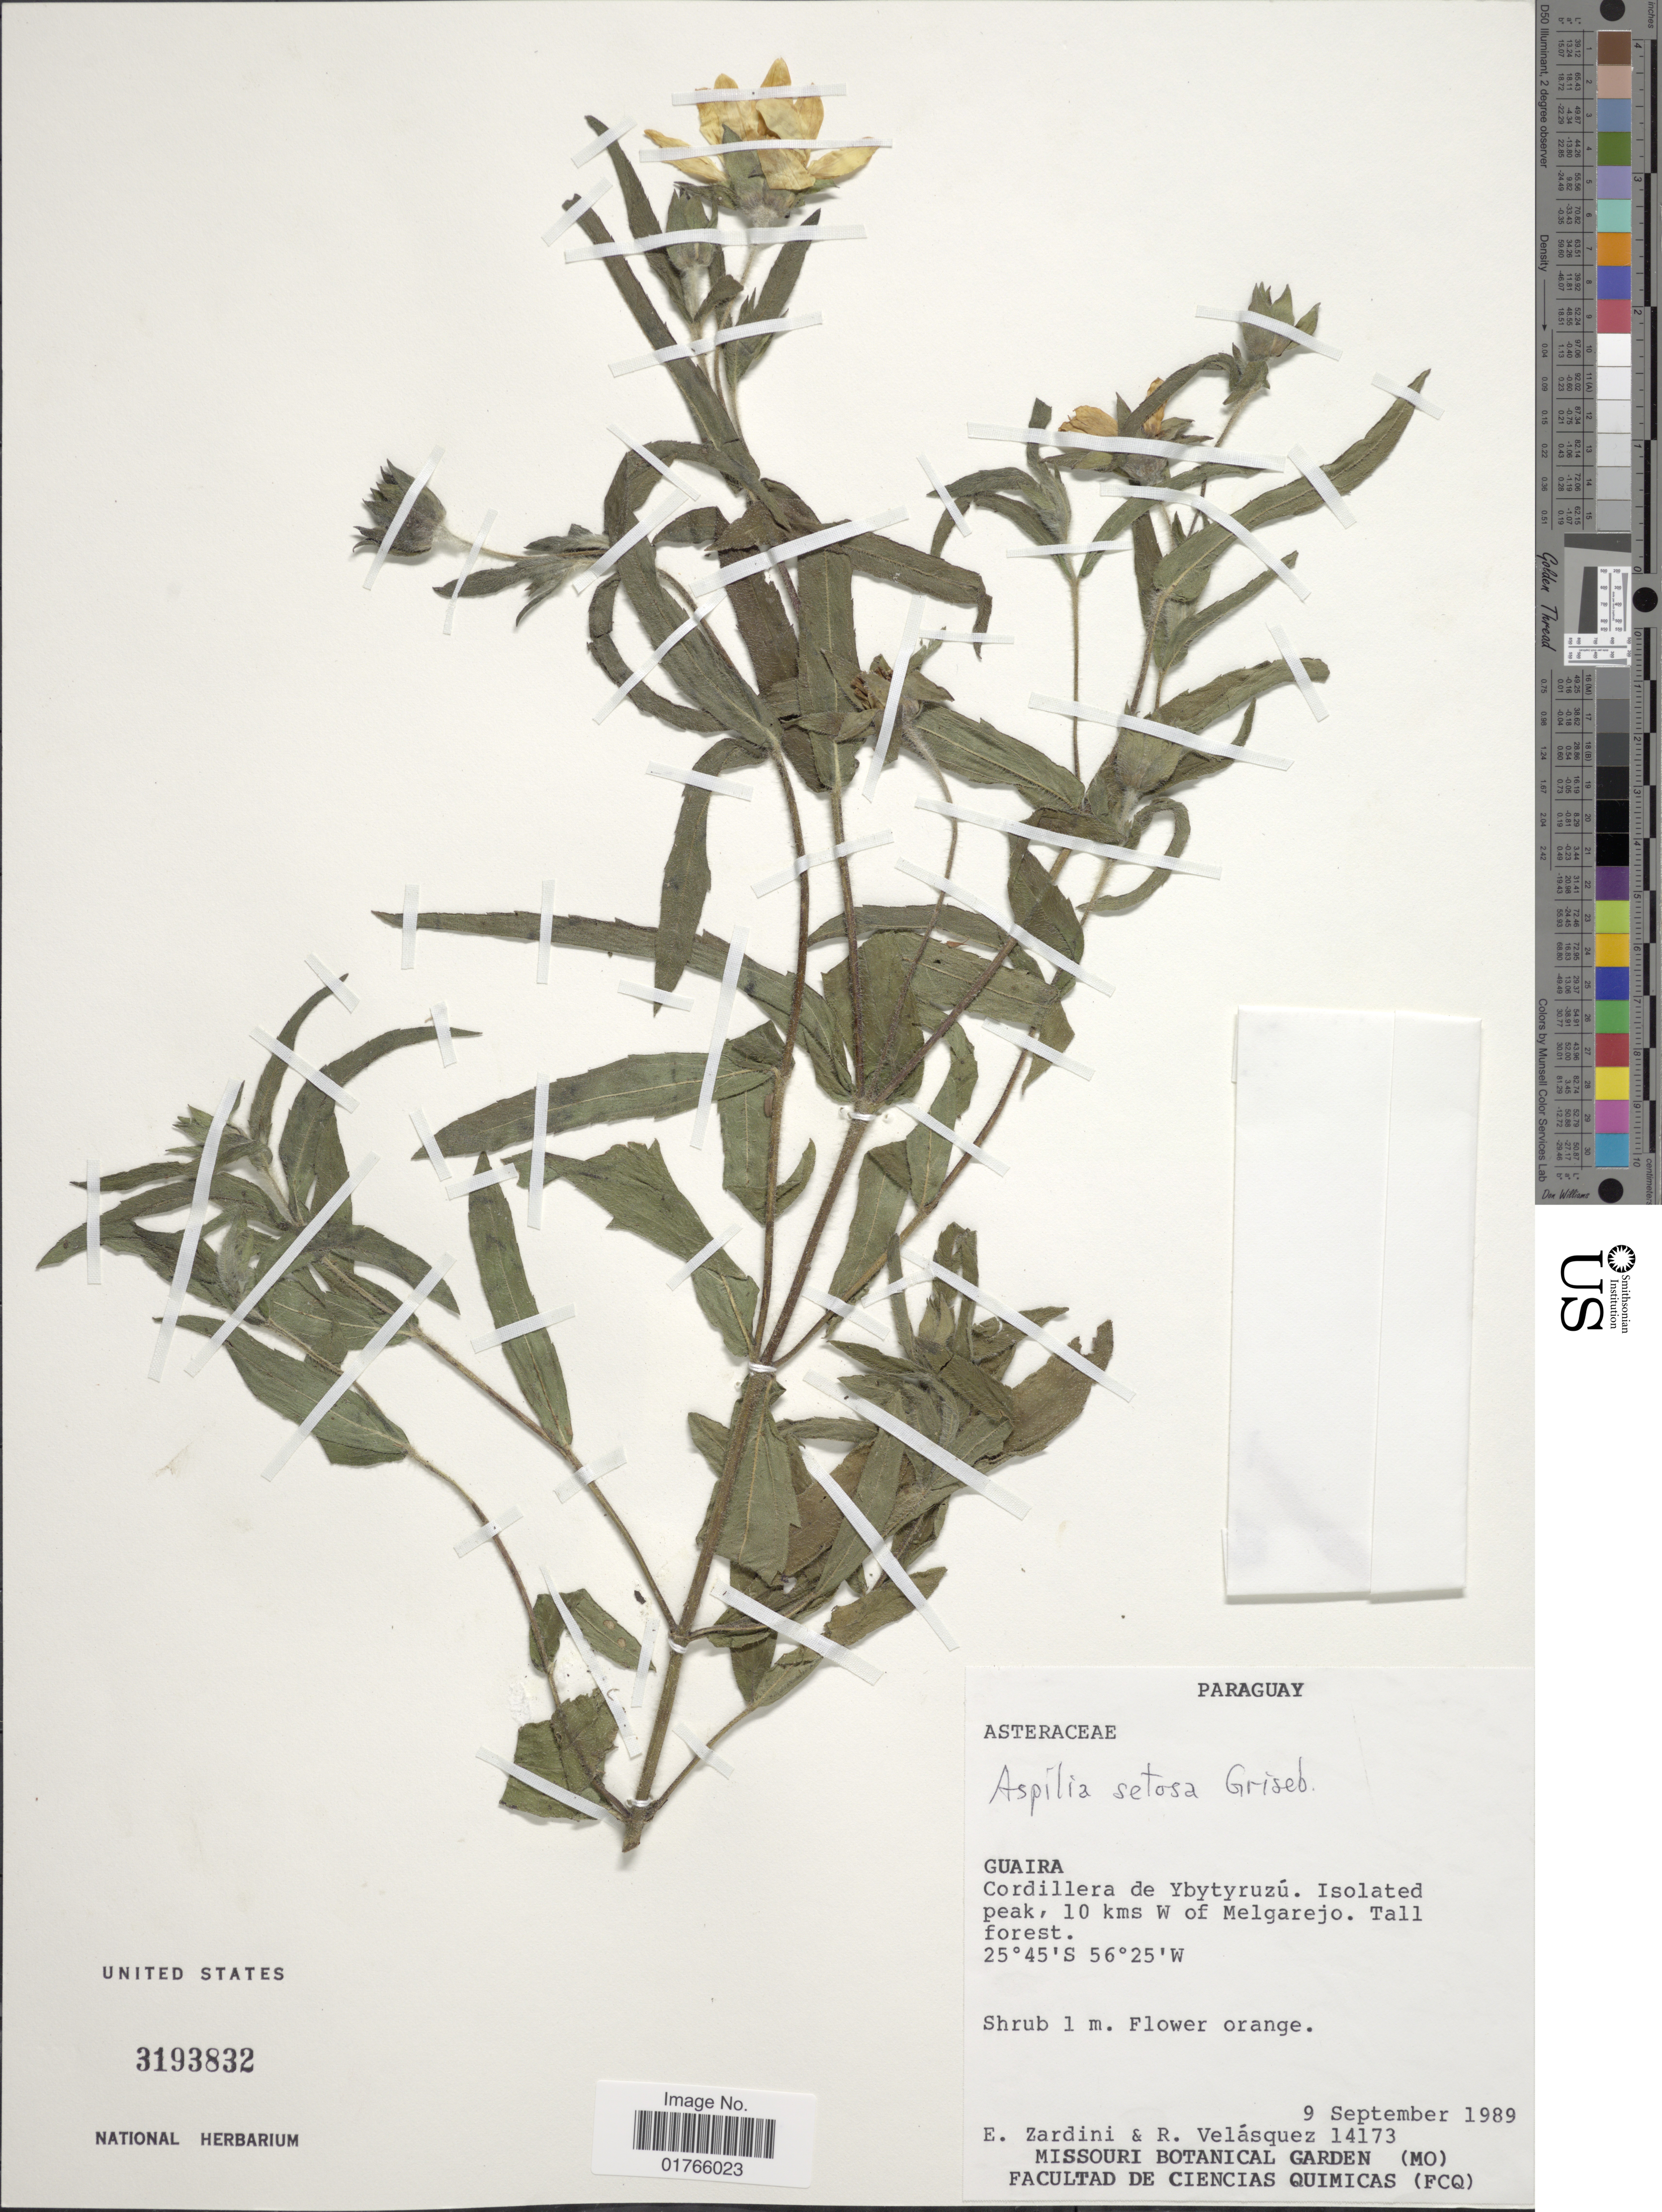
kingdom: Plantae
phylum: Tracheophyta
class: Magnoliopsida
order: Asterales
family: Asteraceae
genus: Aspilia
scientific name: Aspilia setosa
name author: Griseb.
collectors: E. M. Zardini & R. Velásquez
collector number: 14173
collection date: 1989-09-09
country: Paraguay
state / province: Guaira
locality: Cordillera de Ybytyruzu, 10 kms W of Melgarejo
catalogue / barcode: US 3193832